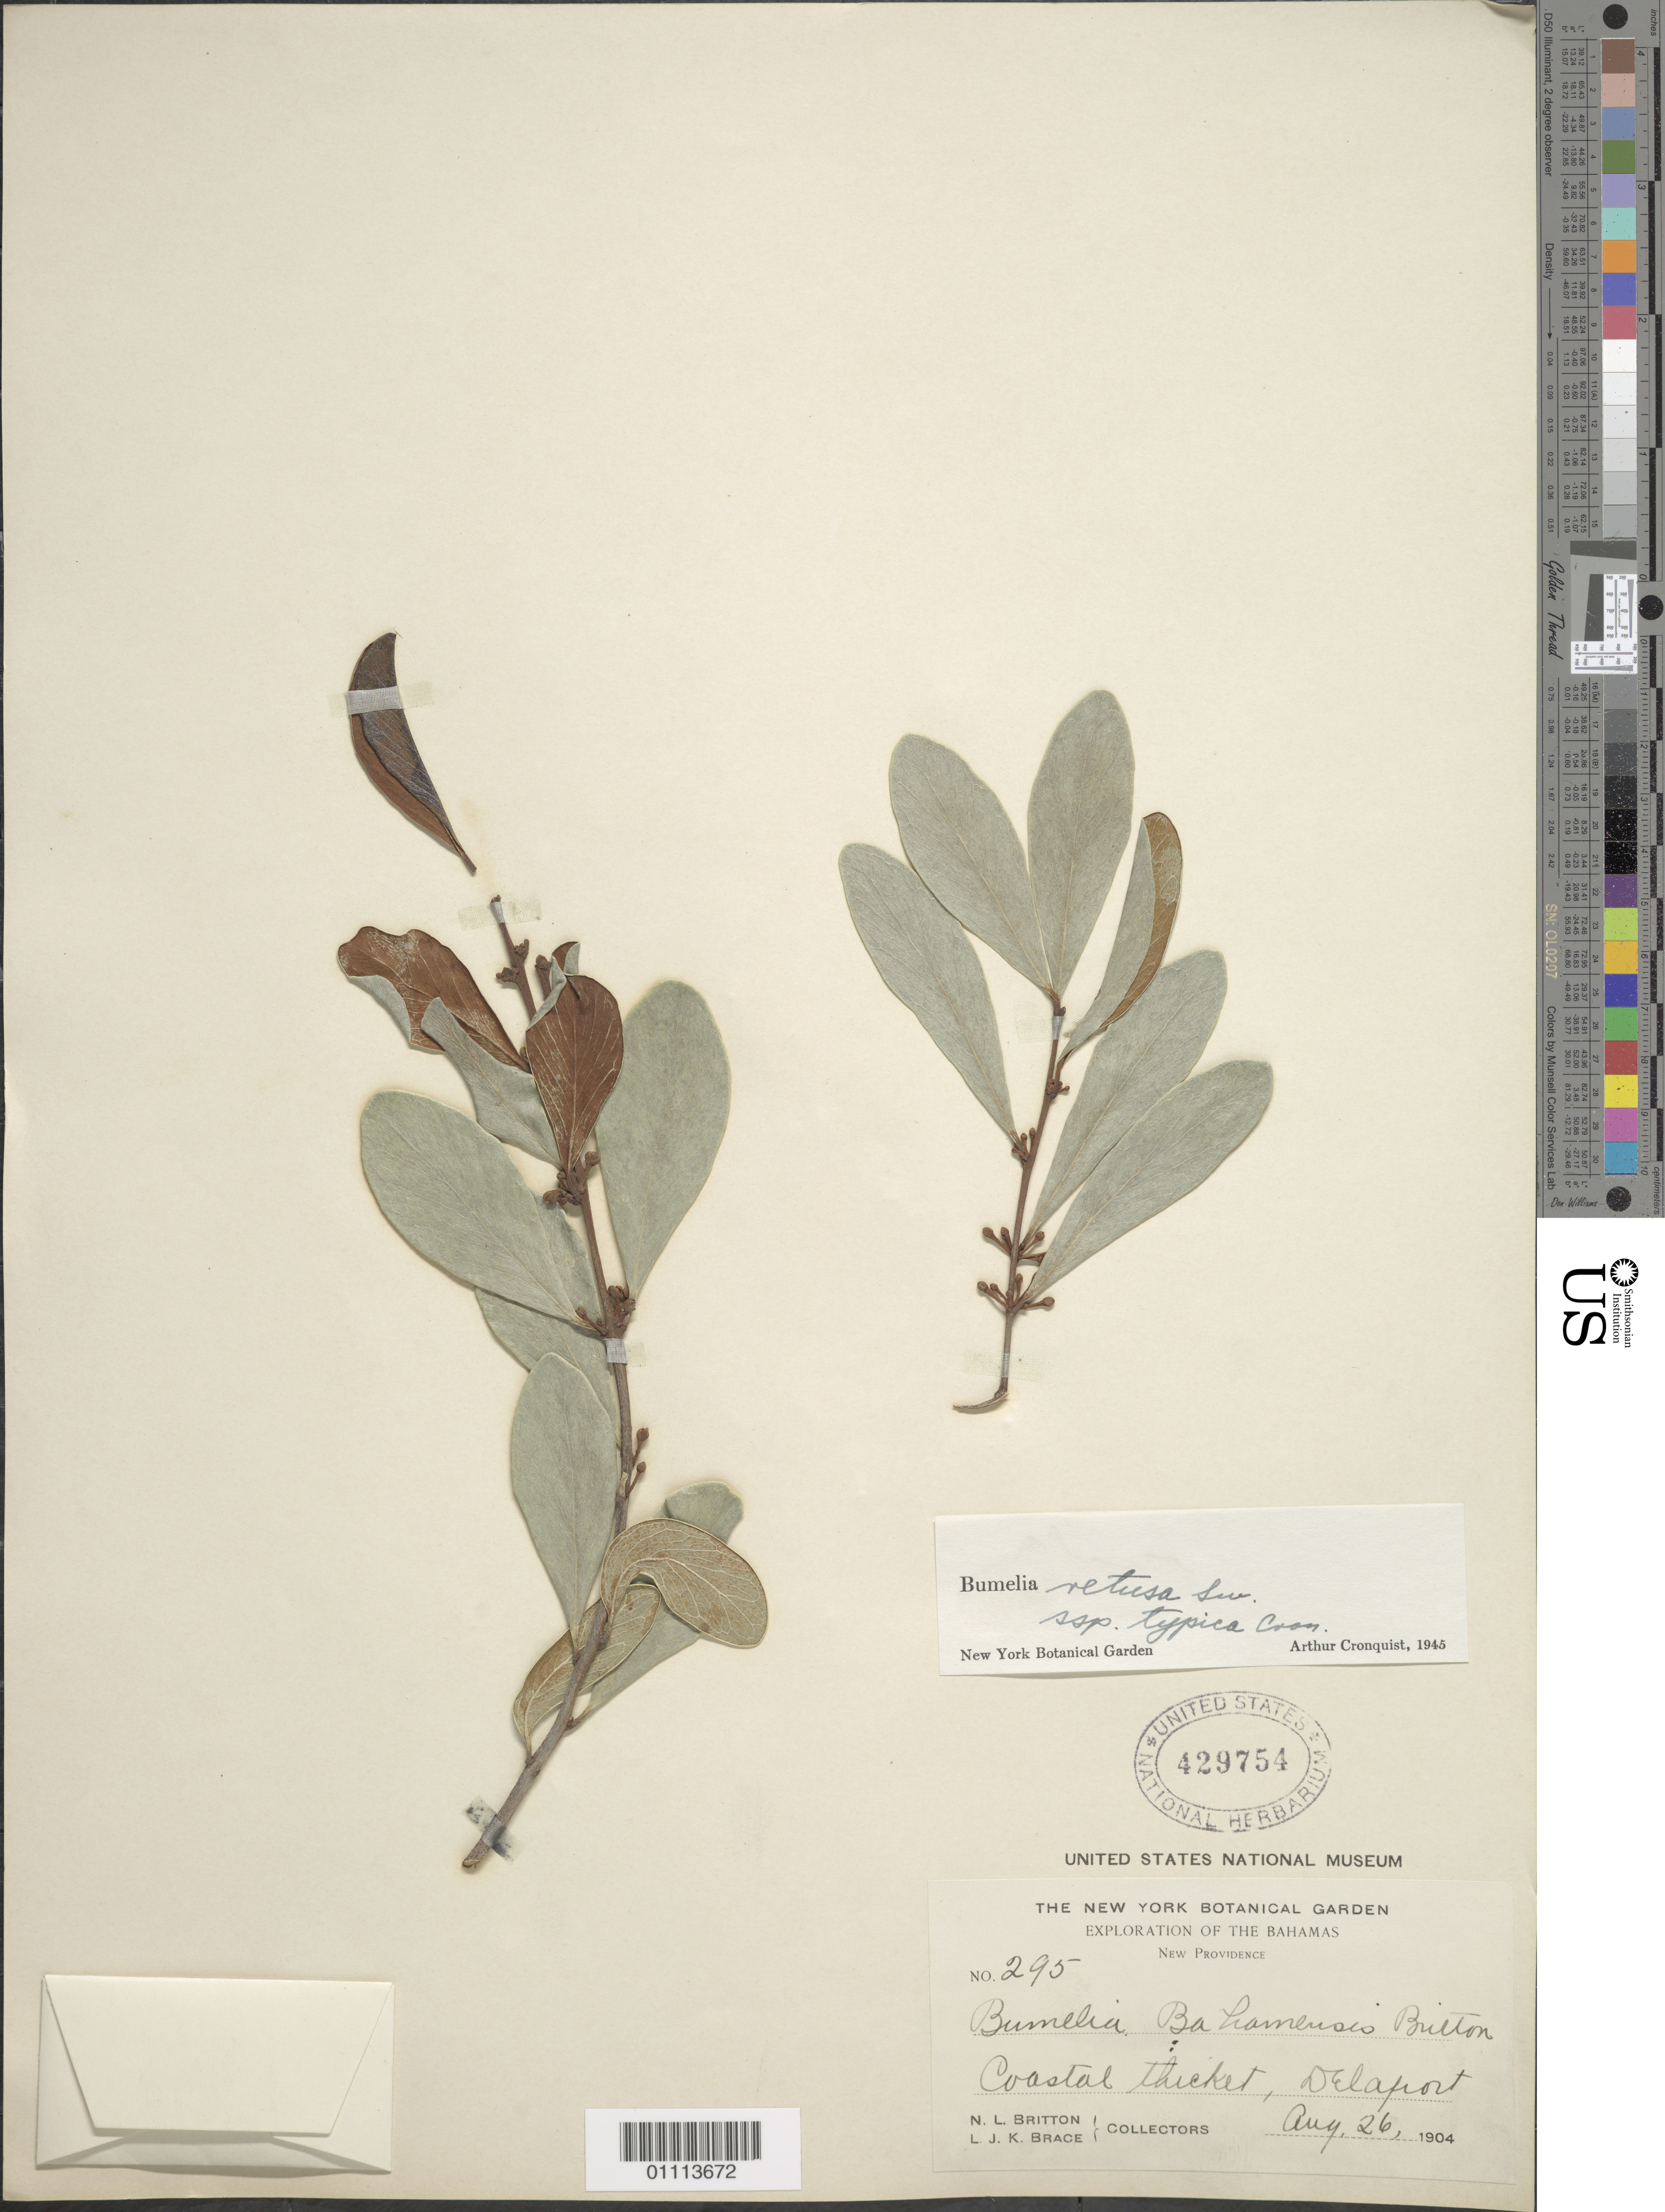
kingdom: Plantae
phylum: Tracheophyta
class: Magnoliopsida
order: Ericales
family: Sapotaceae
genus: Sideroxylon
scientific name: Sideroxylon americanum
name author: (Mill.) T.D. Penn.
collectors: N. Britton & L. J. K. Brace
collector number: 295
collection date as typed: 26 Aug 1904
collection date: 1904-08-26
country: Bahamas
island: New Providence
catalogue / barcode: US 429754